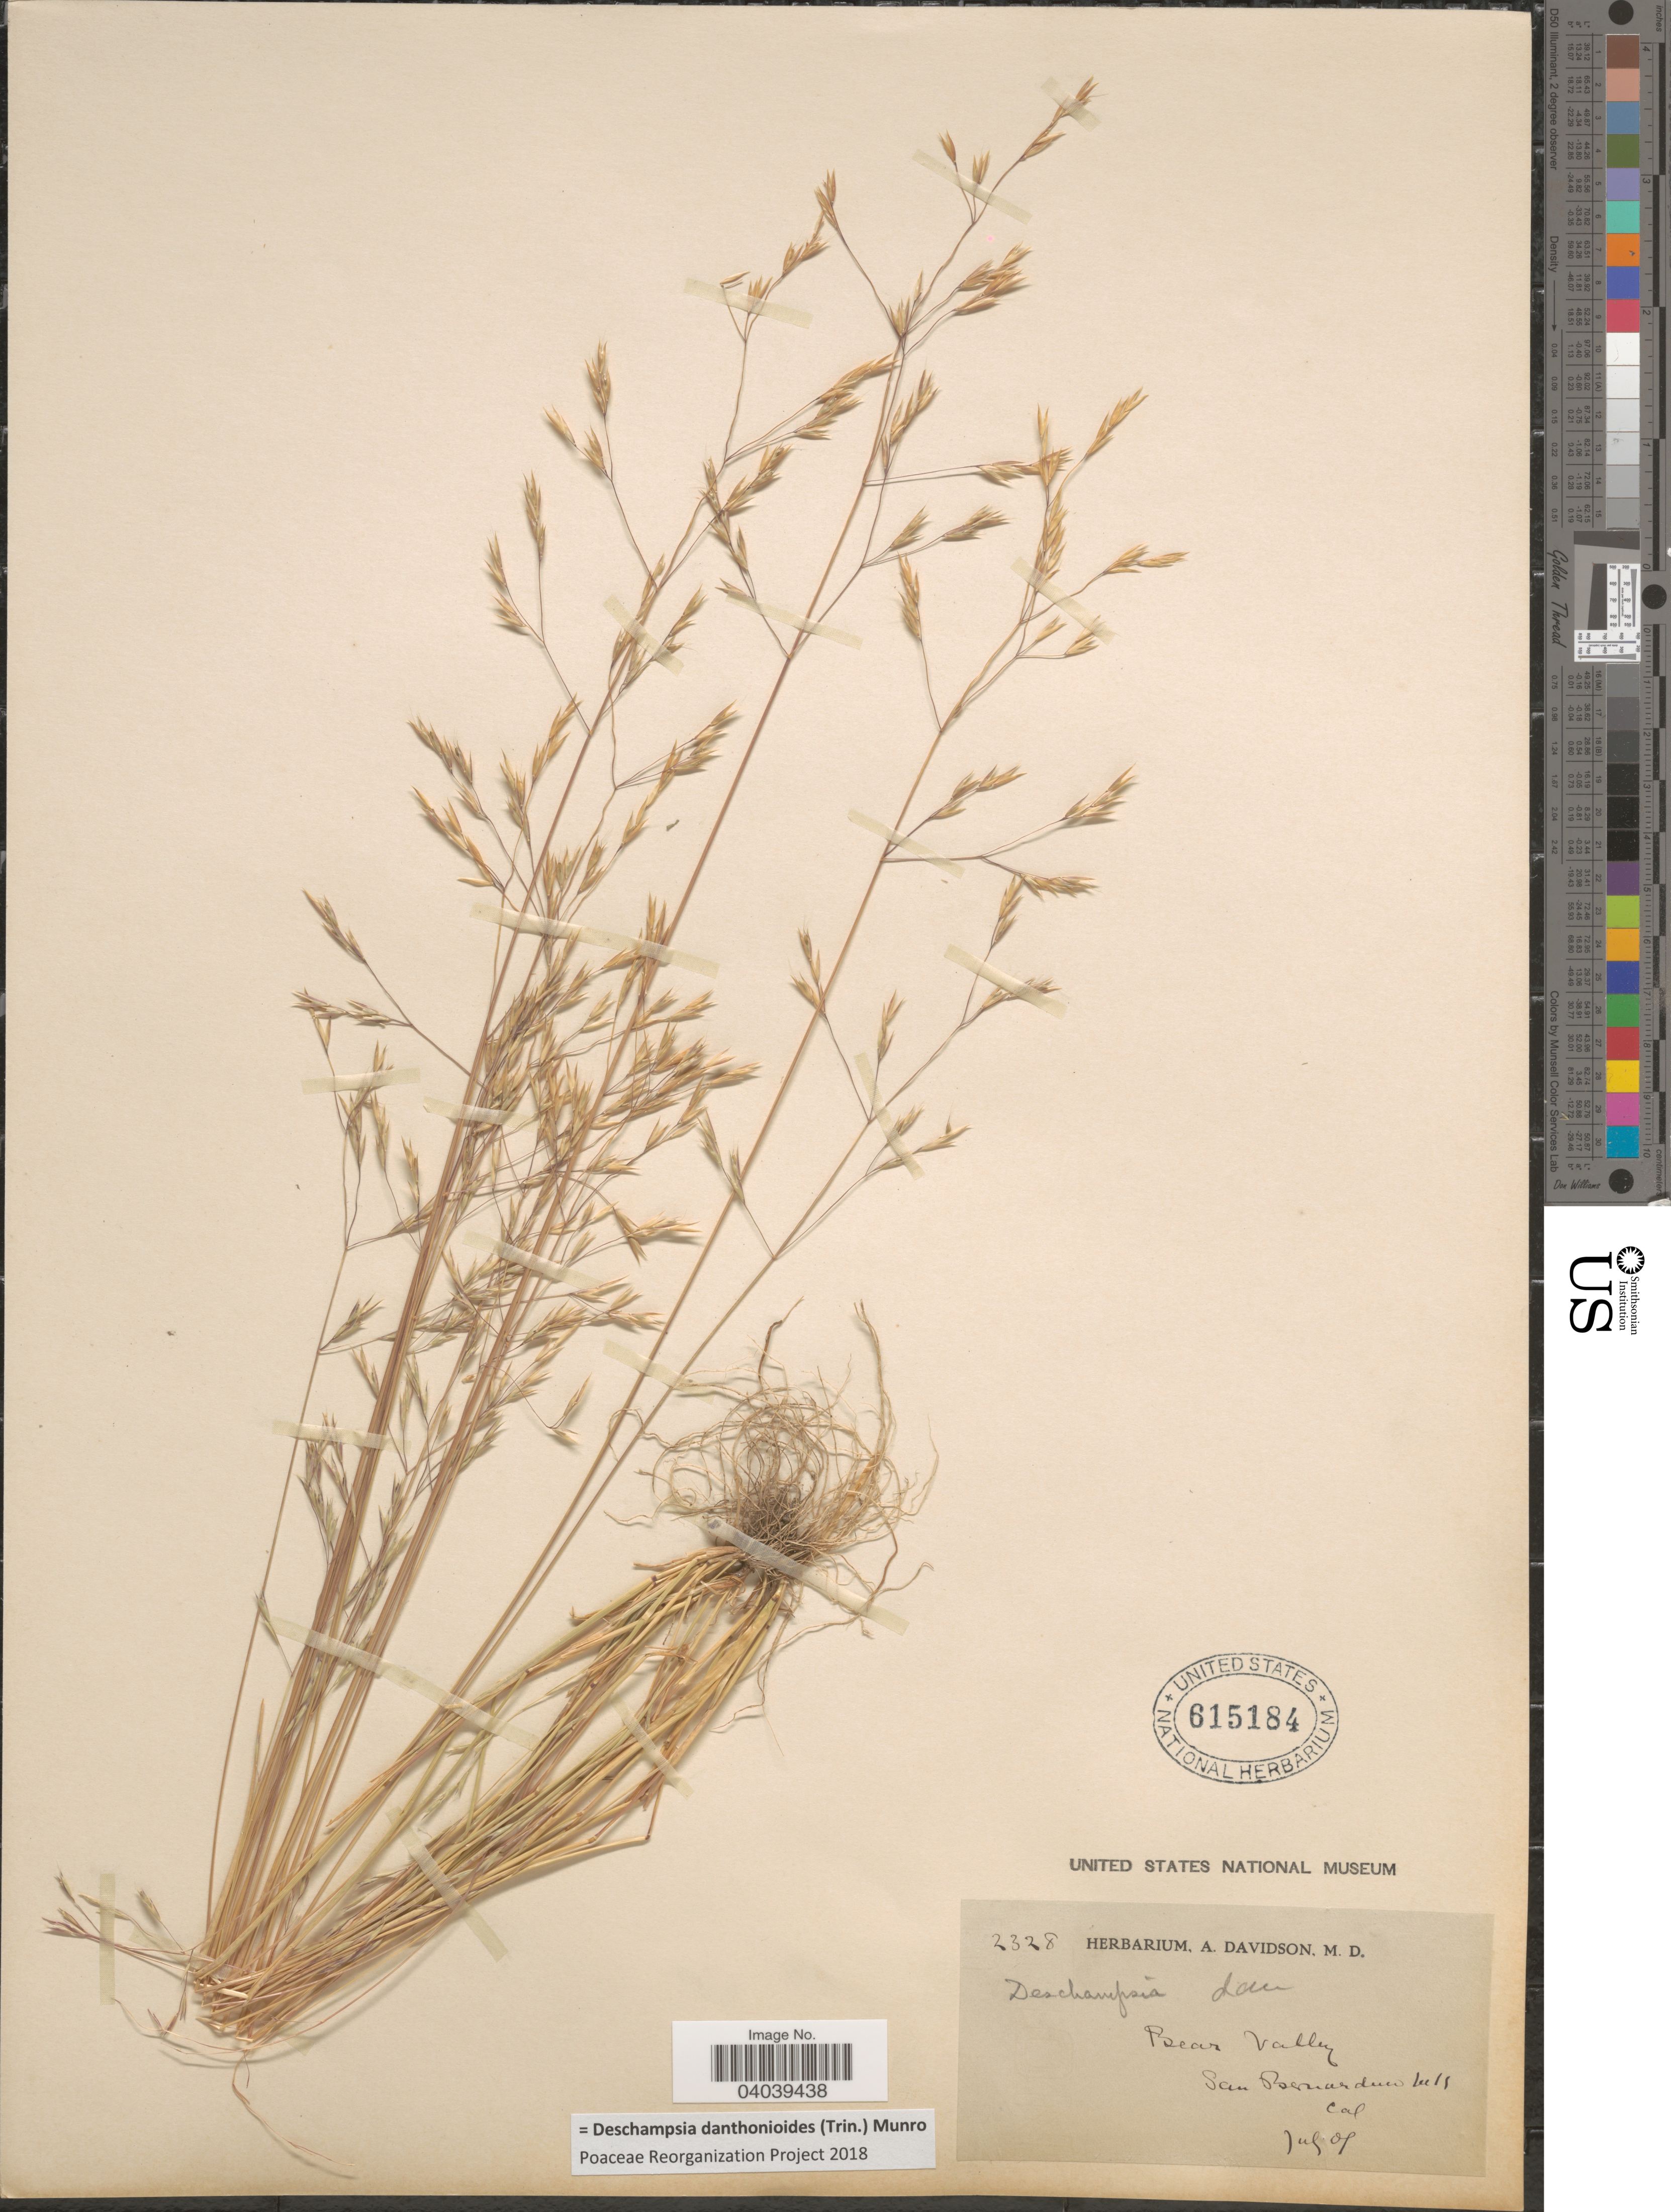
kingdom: Plantae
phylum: Tracheophyta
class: Liliopsida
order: Poales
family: Poaceae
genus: Deschampsia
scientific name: Deschampsia danthonioides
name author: (Trin.) Munro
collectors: ex herb. A. Davidson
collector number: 2328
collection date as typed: Transcribed d/m/y: /7/7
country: United States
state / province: California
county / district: San Bernardino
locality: Bear Valley. San Bernardino Mts.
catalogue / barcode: US 615184